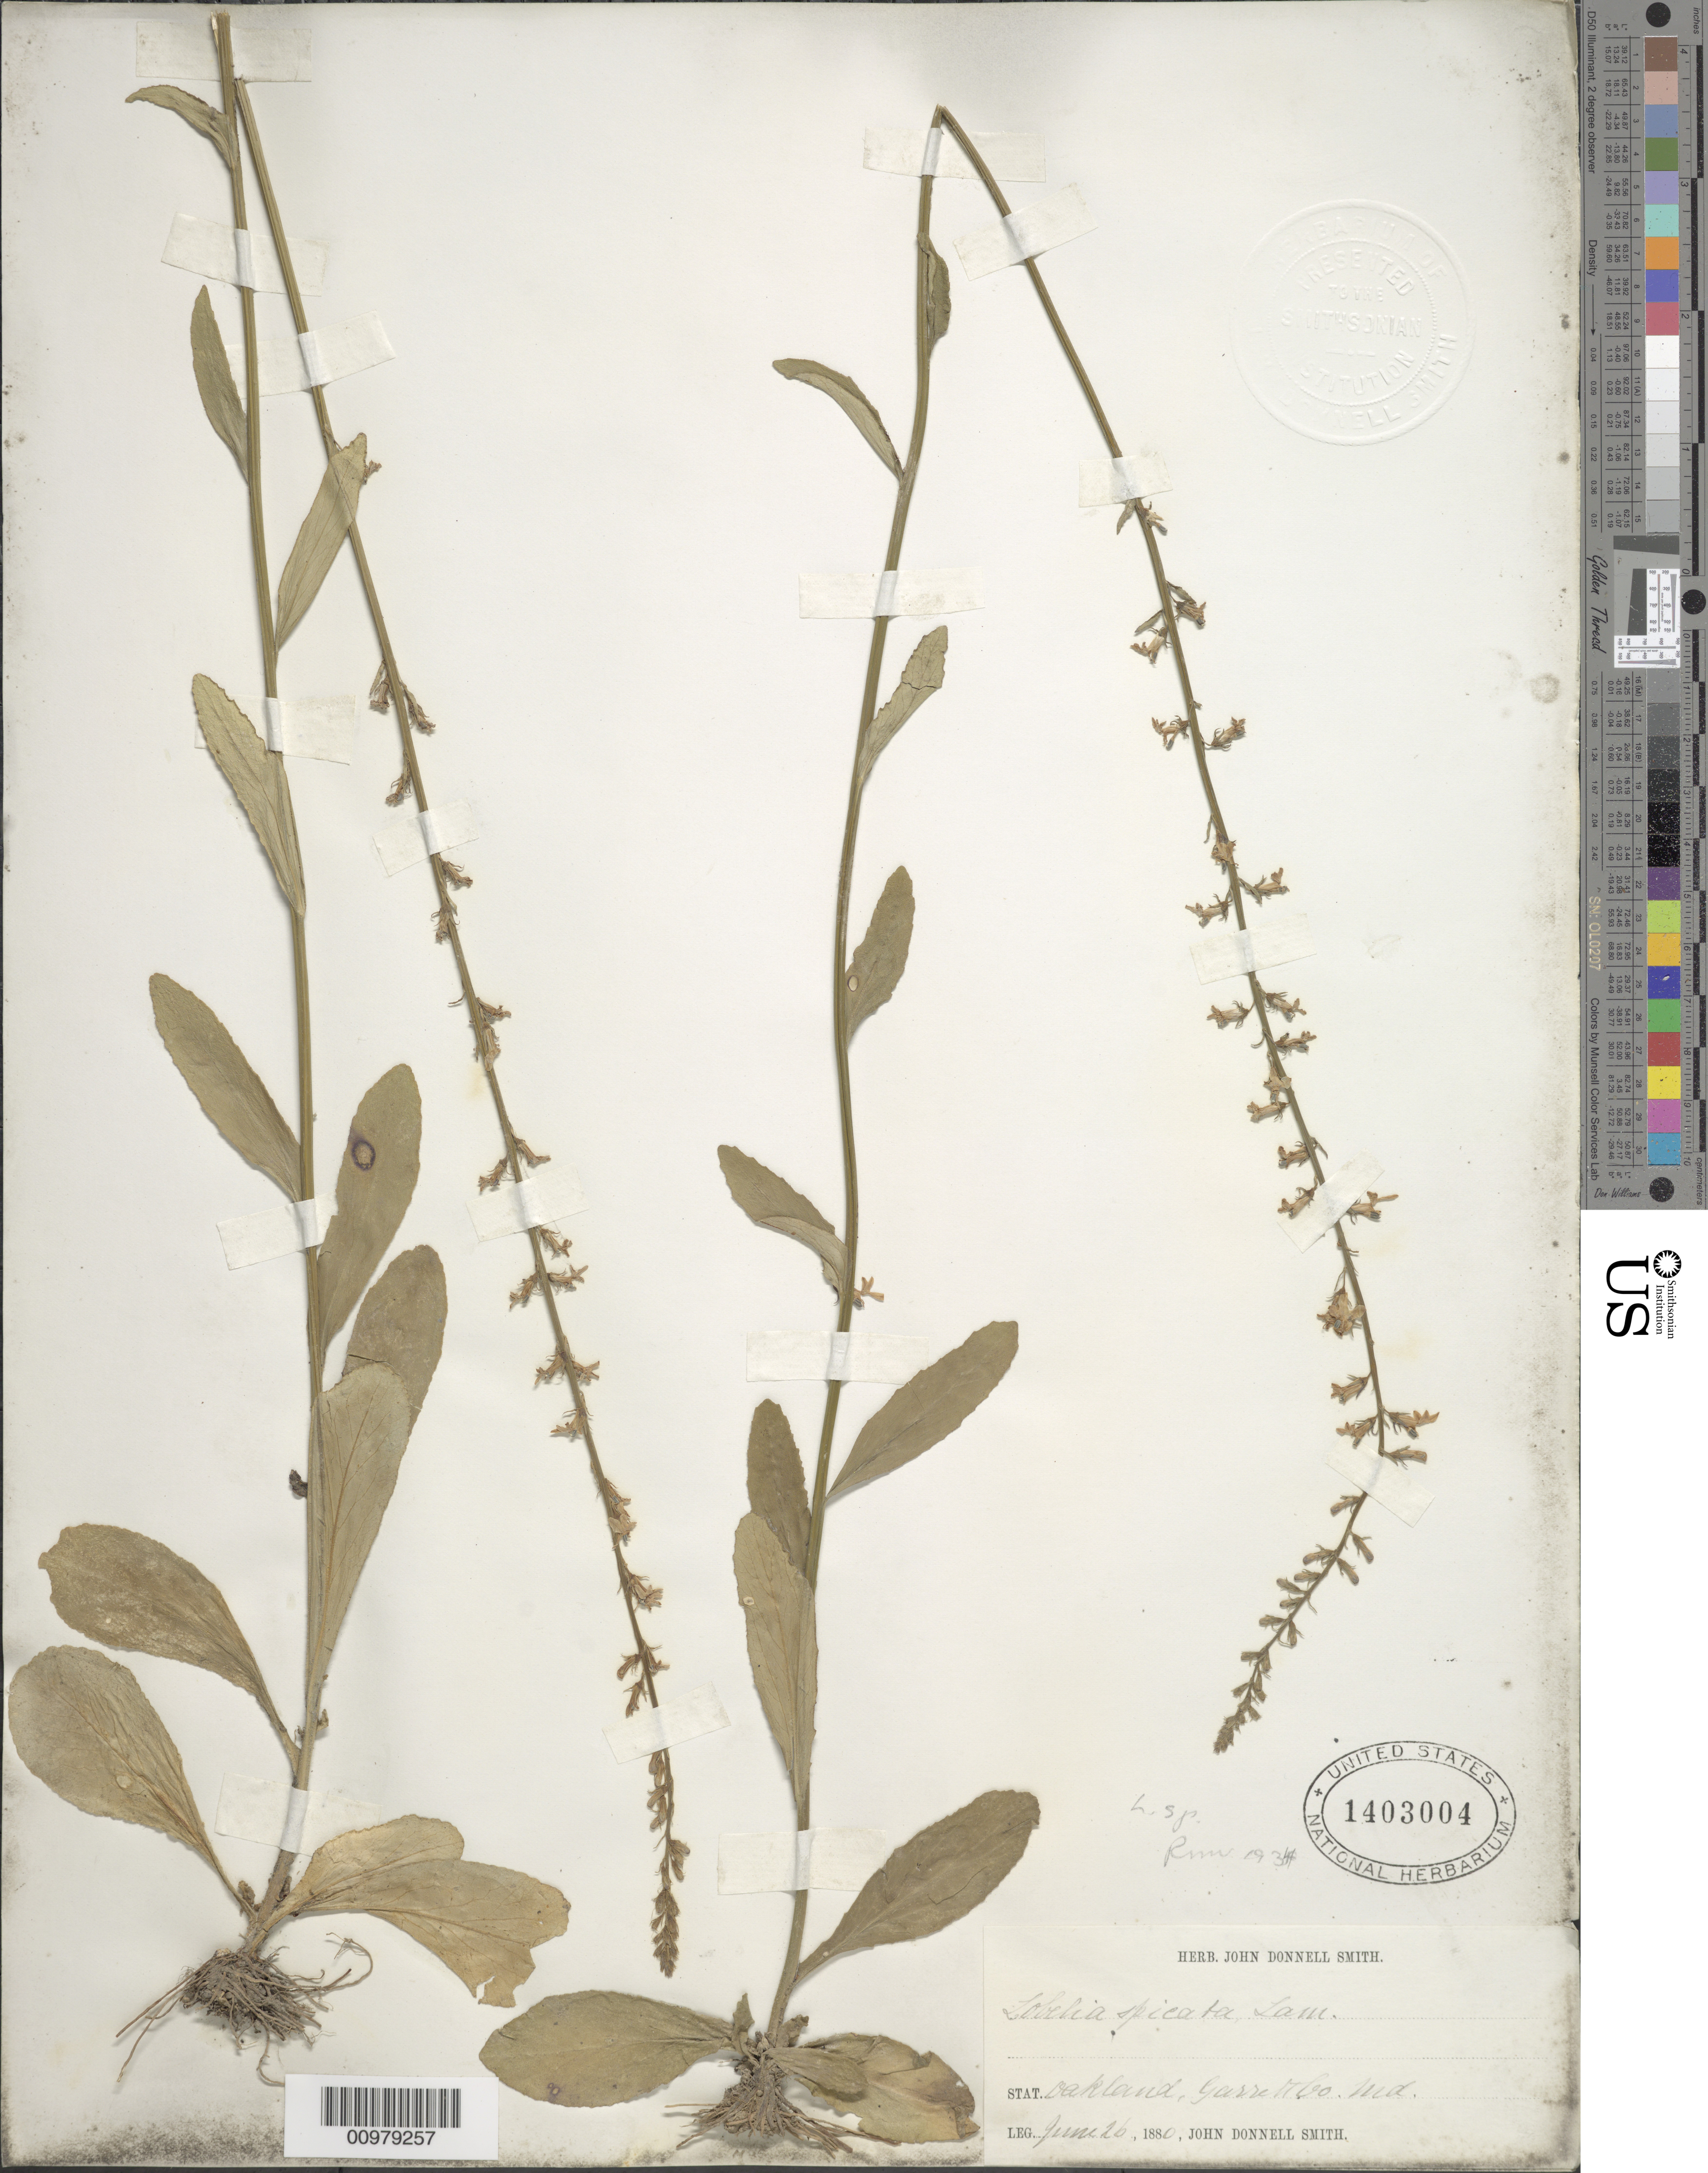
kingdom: Plantae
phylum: Tracheophyta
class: Magnoliopsida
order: Asterales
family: Campanulaceae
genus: Lobelia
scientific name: Lobelia spicata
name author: Lam.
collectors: J. Donnell Smith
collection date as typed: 26 Jun 1880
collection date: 1880-06-26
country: United States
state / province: Maryland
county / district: Garrett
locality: Oakland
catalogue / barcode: US 1403004